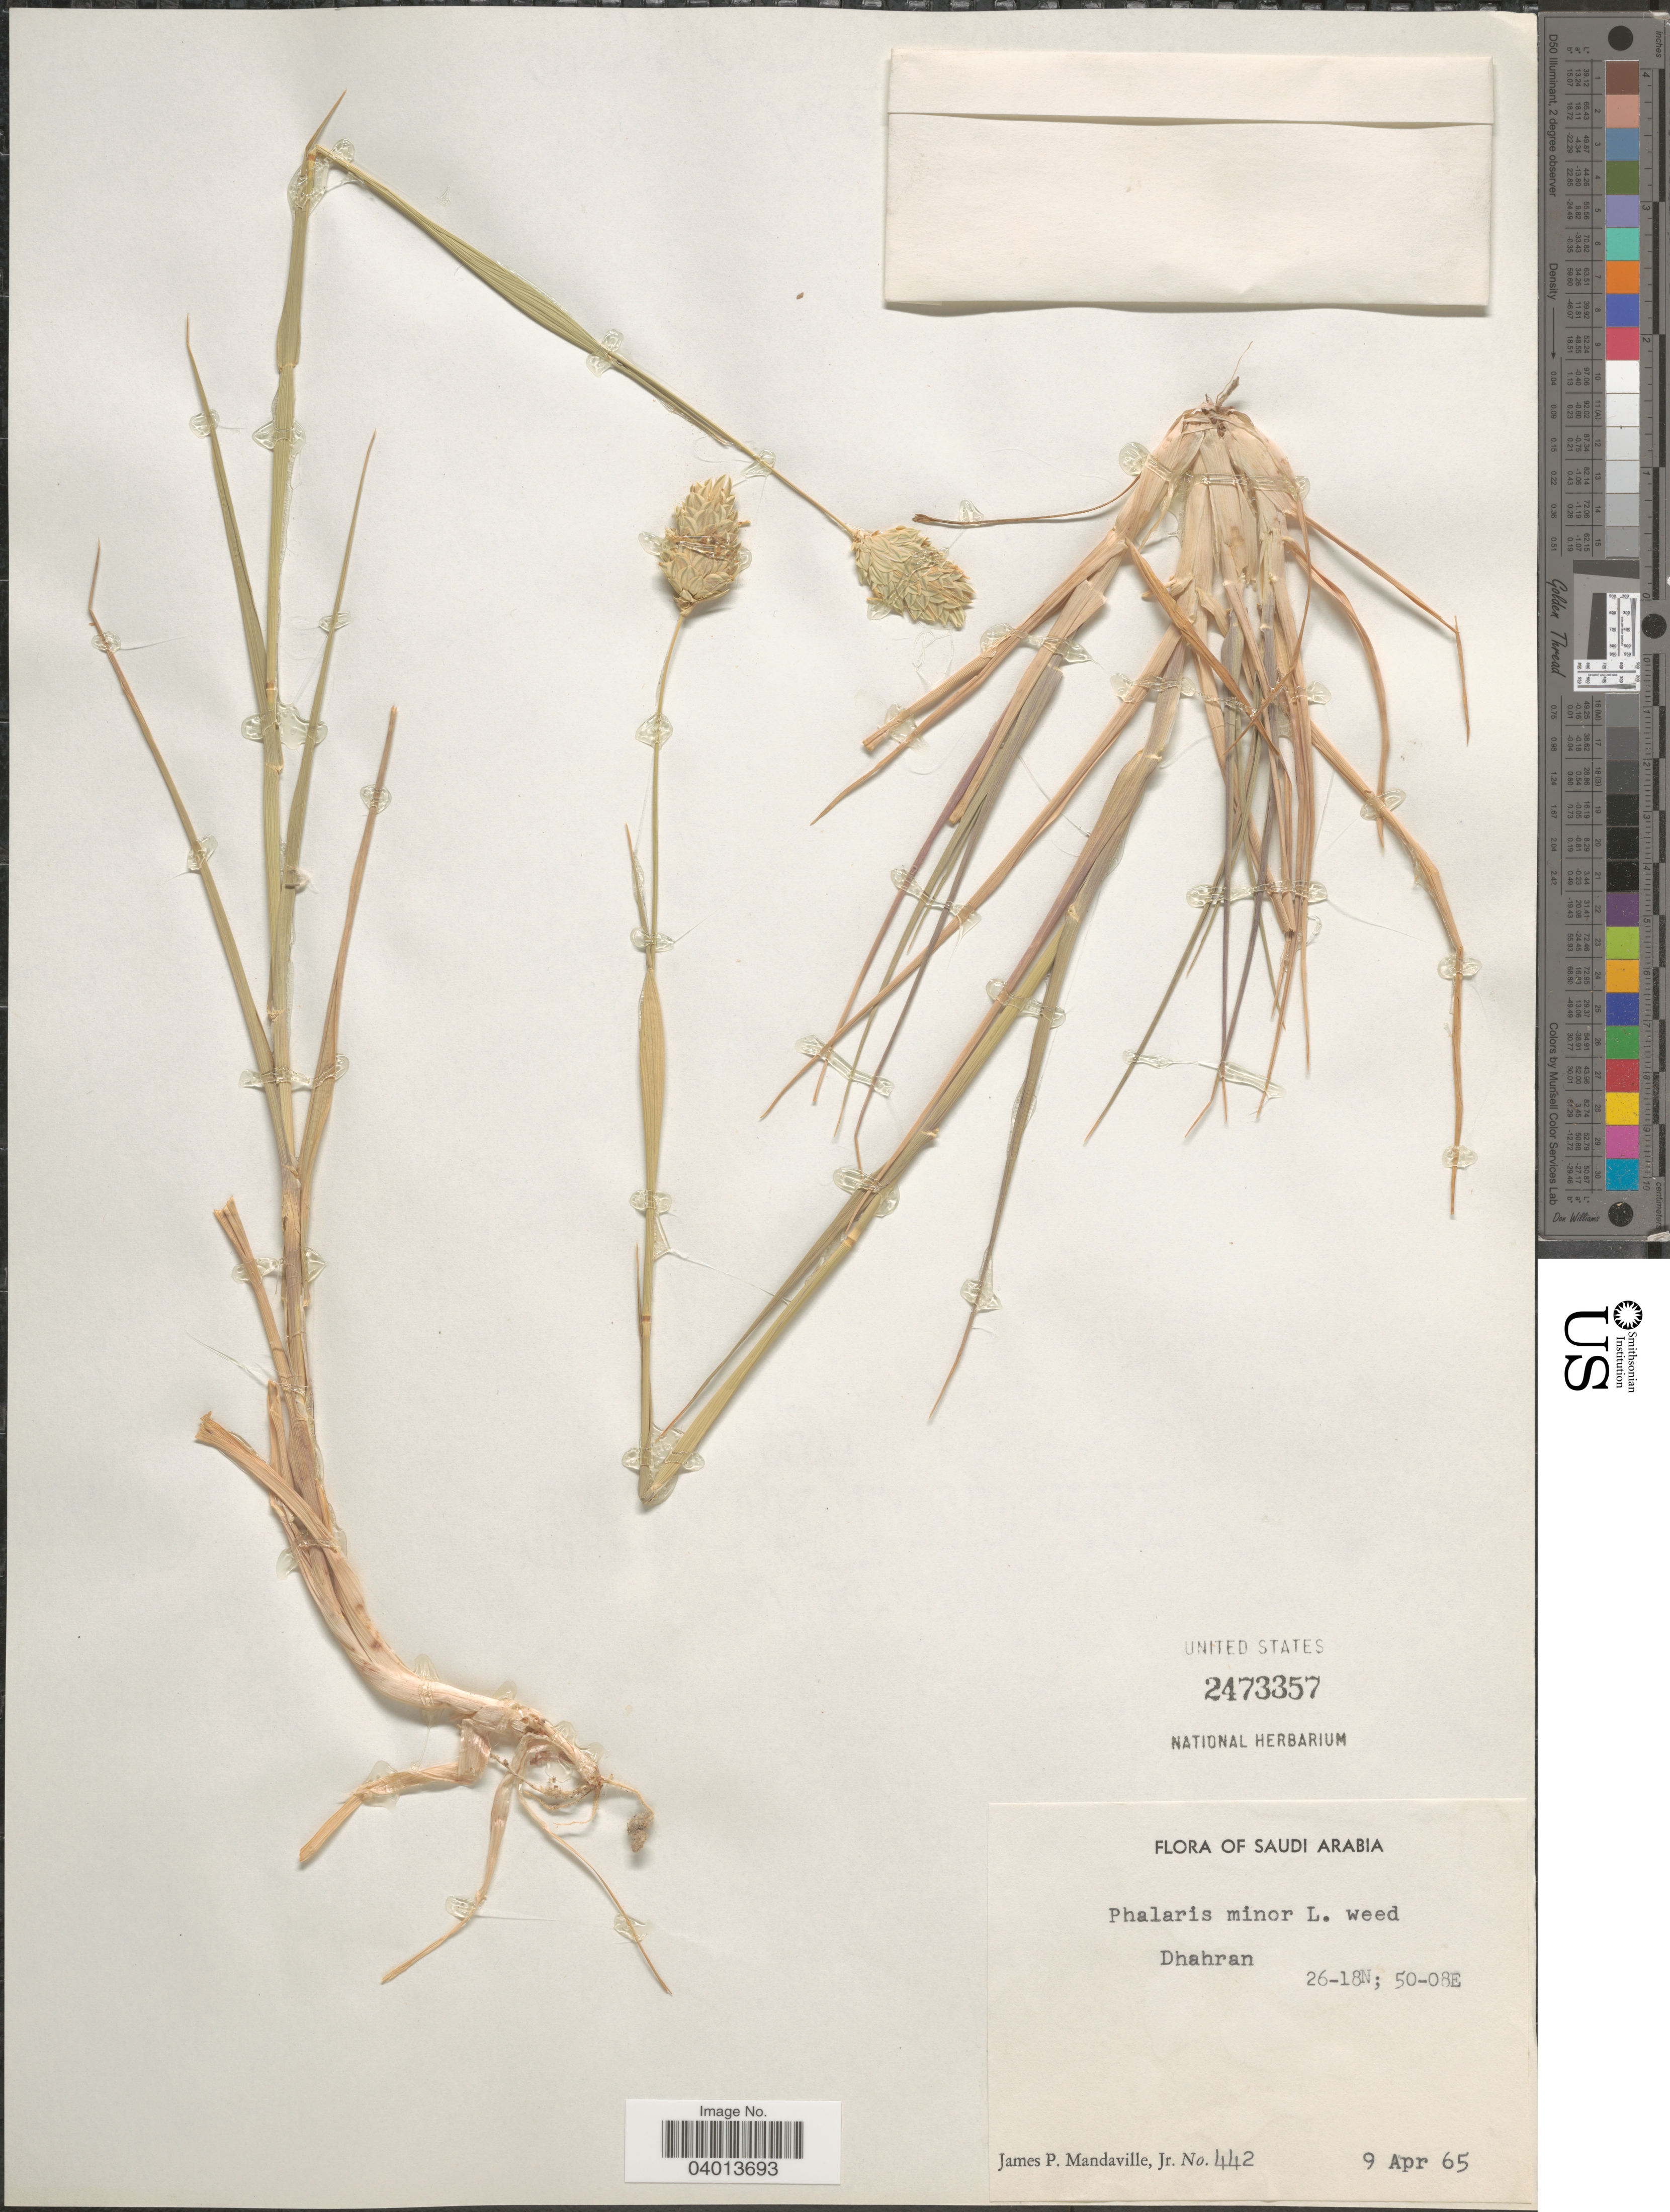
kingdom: Plantae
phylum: Tracheophyta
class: Liliopsida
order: Poales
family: Poaceae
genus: Phalaris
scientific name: Phalaris minor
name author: Retz.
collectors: J. Mandaville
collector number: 442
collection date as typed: Transcribed d/m/y: 9/4/65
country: Saudi Arabia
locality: Dhahran.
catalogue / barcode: US 2473357